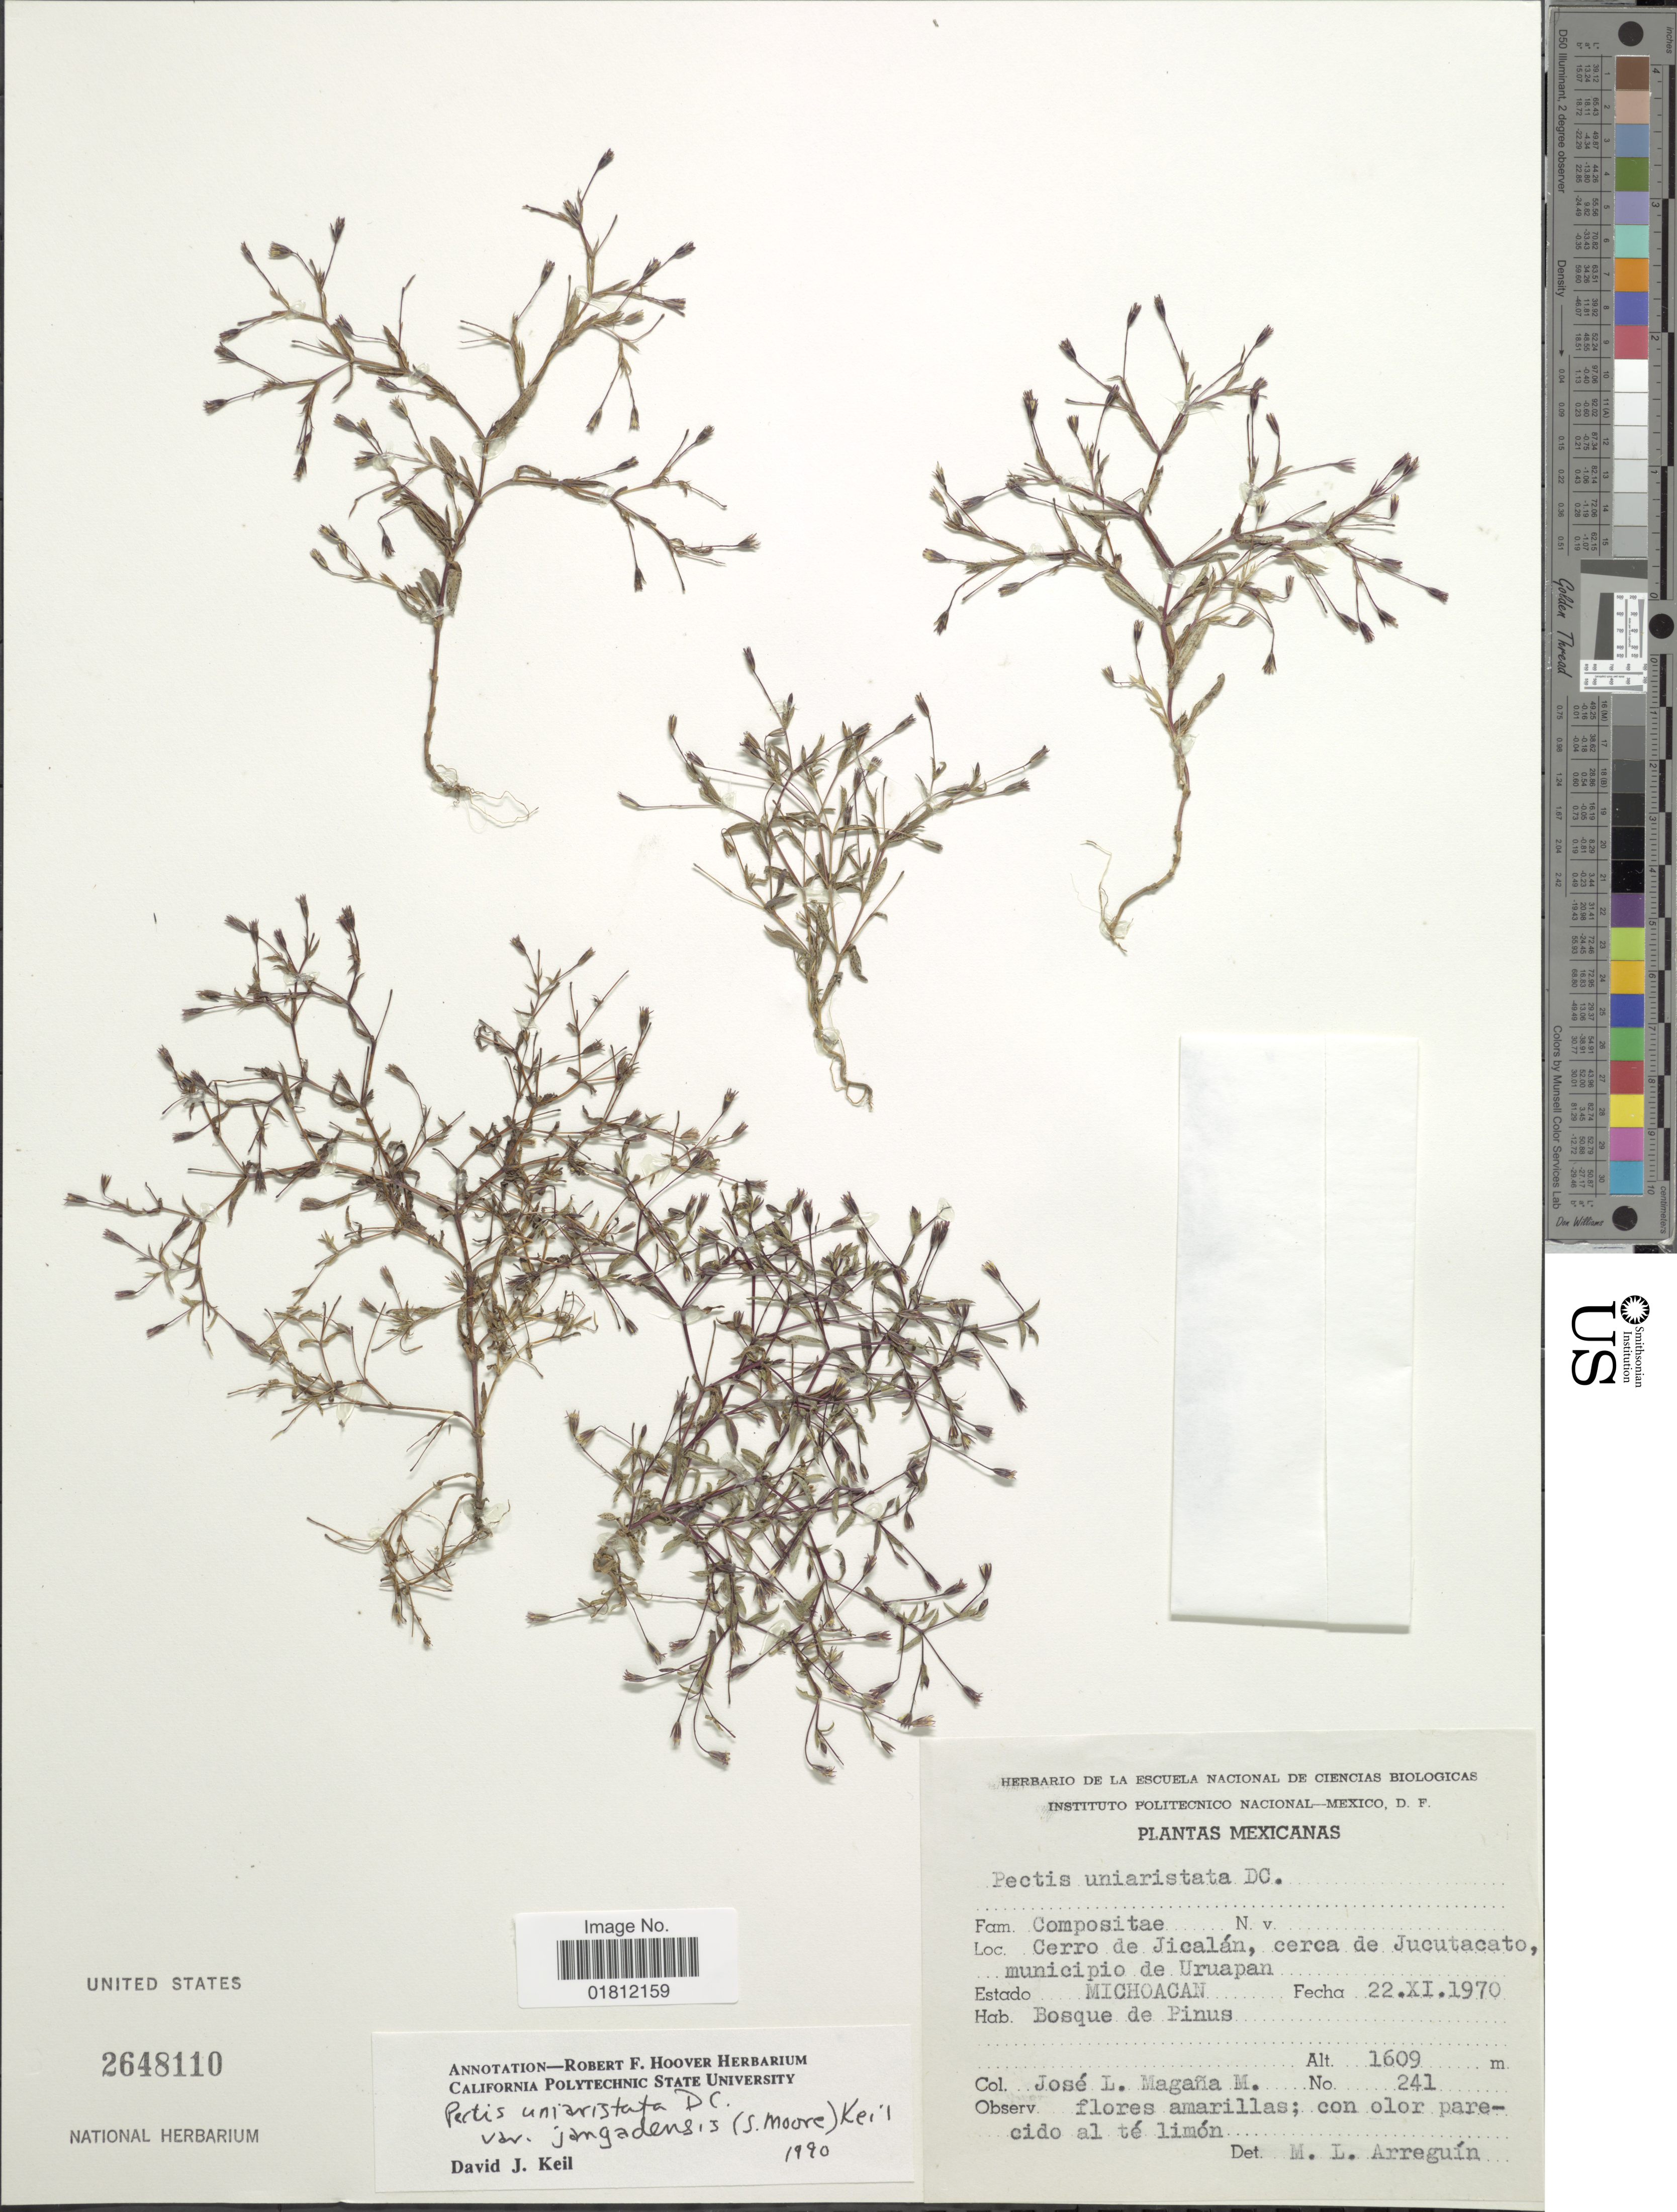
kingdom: Plantae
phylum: Tracheophyta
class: Magnoliopsida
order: Asterales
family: Asteraceae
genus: Pectis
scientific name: Pectis uniaristata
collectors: J. L. Magaña M.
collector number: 241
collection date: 1970-11-22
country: Mexico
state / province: Michoacán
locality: Cerro de Jicalan, cerca de Jucutacato, municipio de Uruapan. Estatdo de Pinus.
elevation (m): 1609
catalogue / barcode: US 2648110